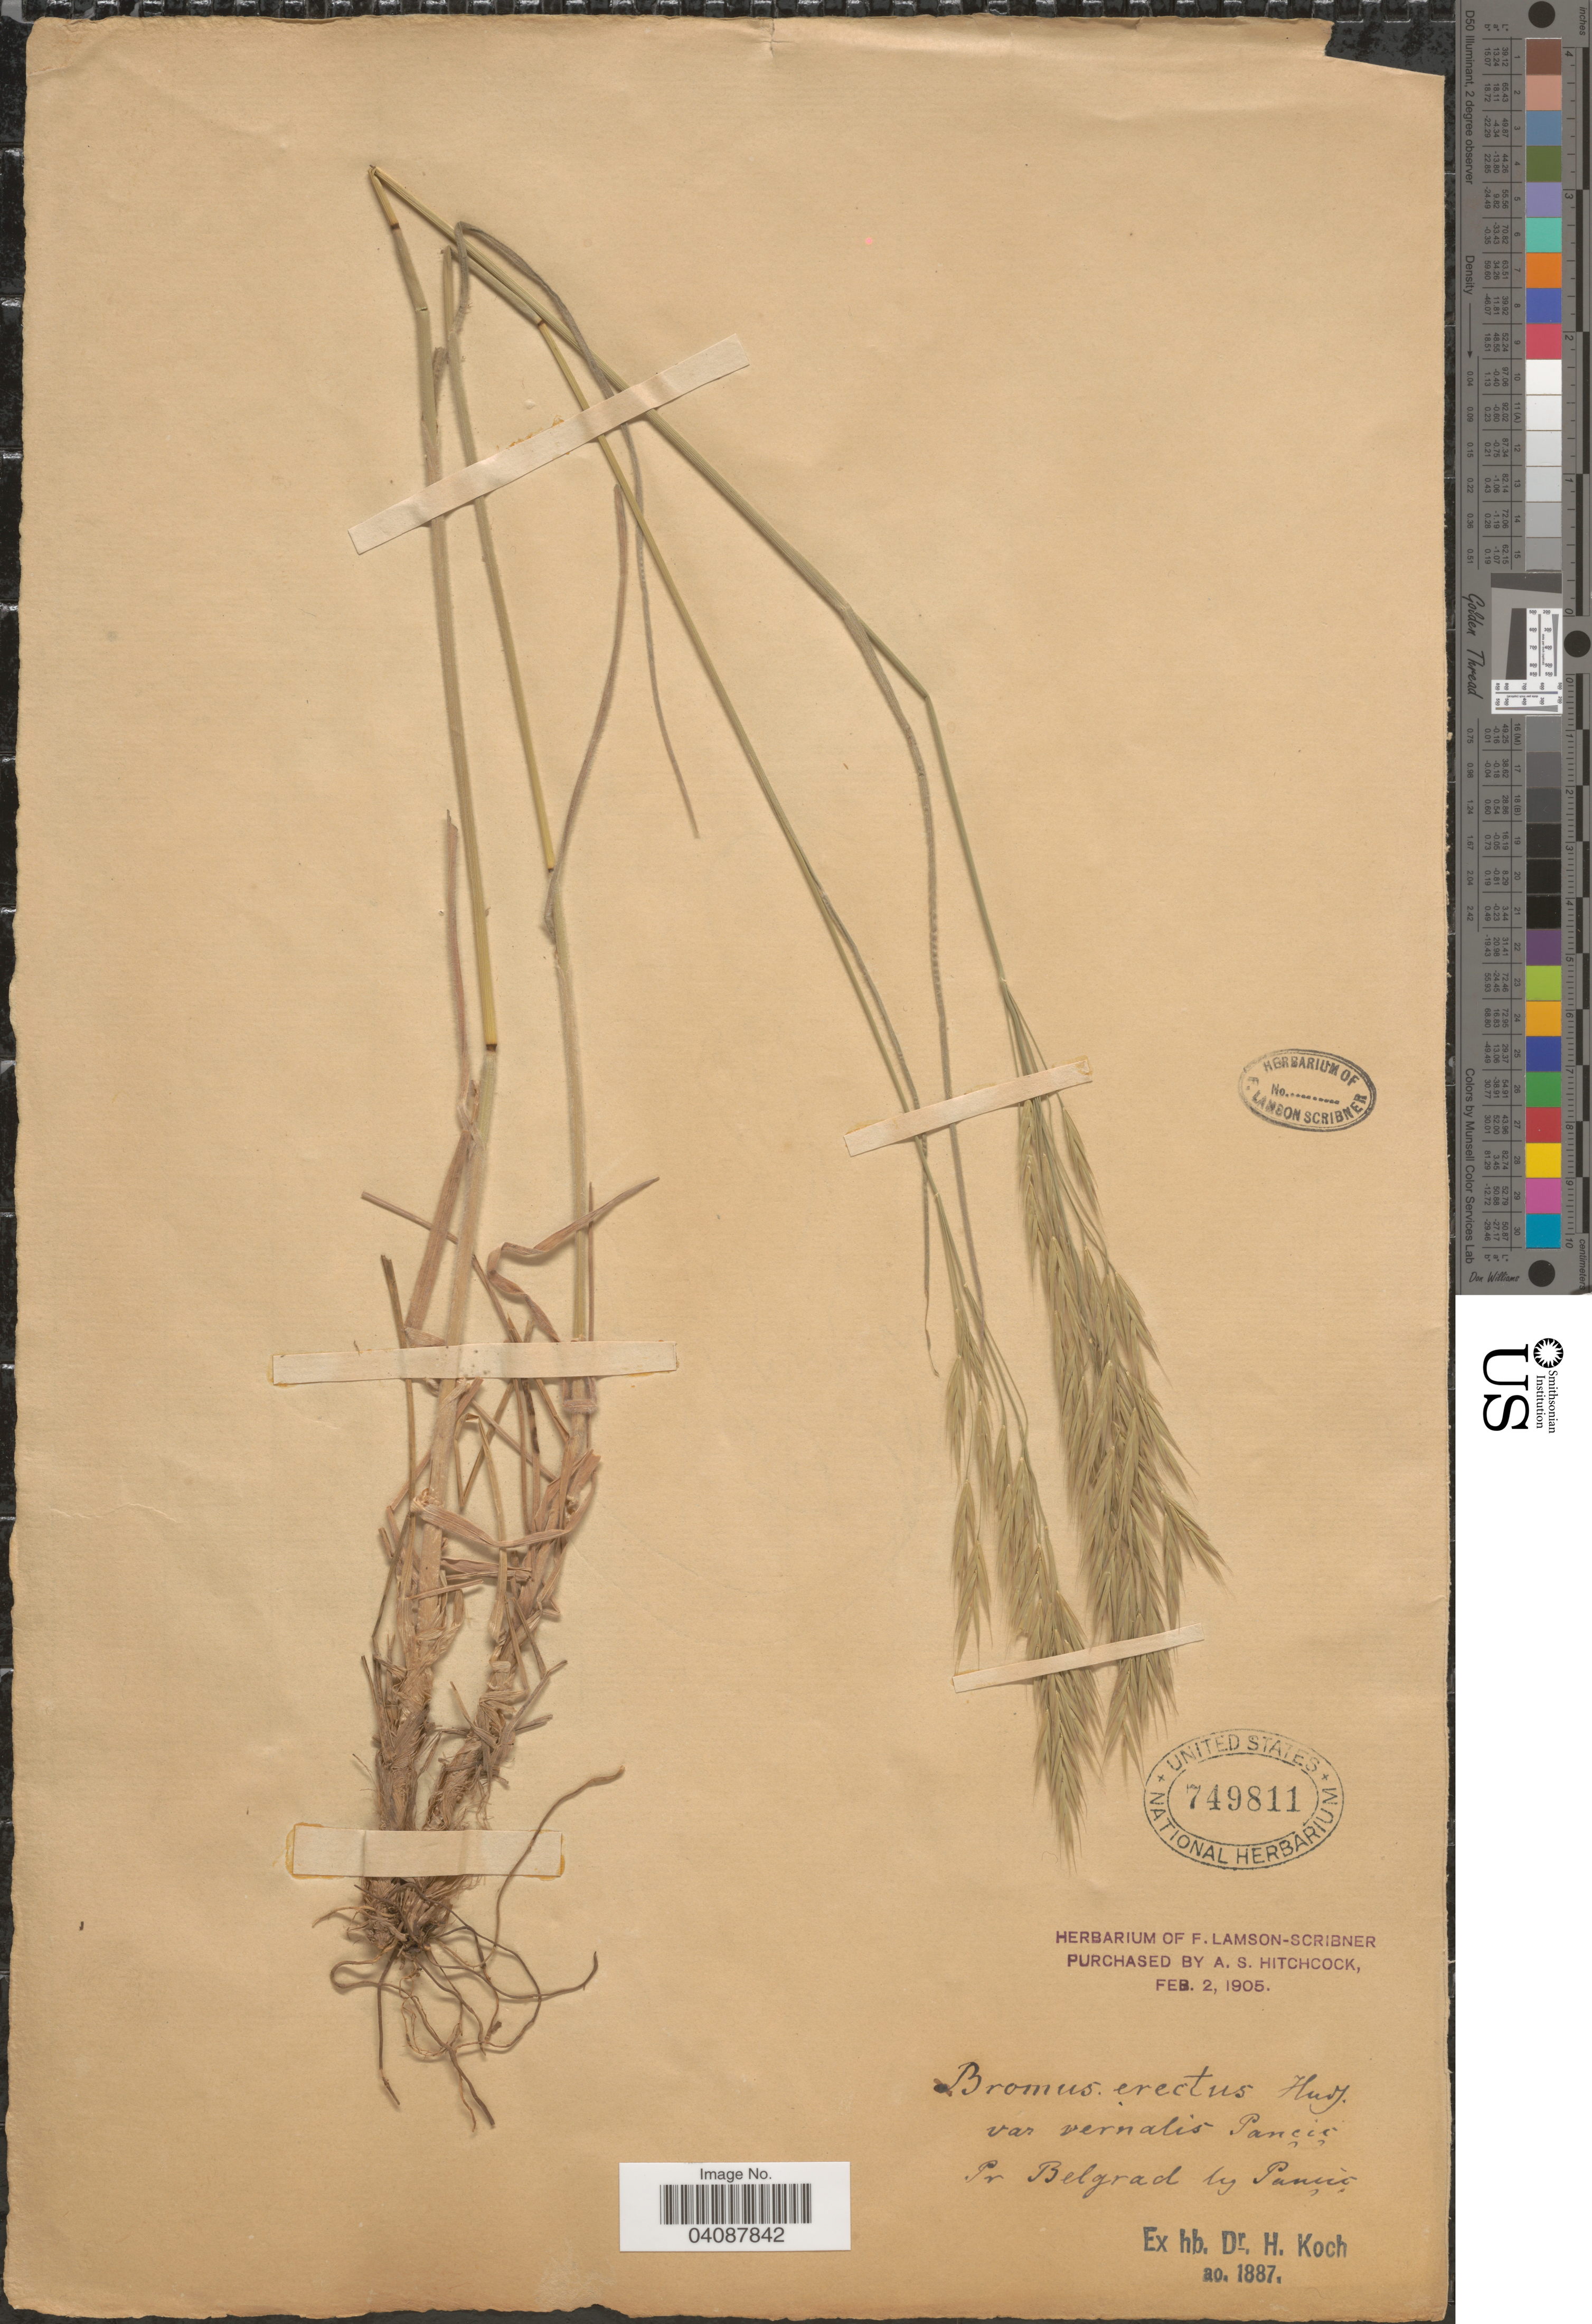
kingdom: Plantae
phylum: Tracheophyta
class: Liliopsida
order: Poales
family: Poaceae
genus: Bromus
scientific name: Bromus erectus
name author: Huds.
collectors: Pancic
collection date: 1887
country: Serbia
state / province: Belgrade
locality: Pr Belgrad.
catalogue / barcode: US 749811